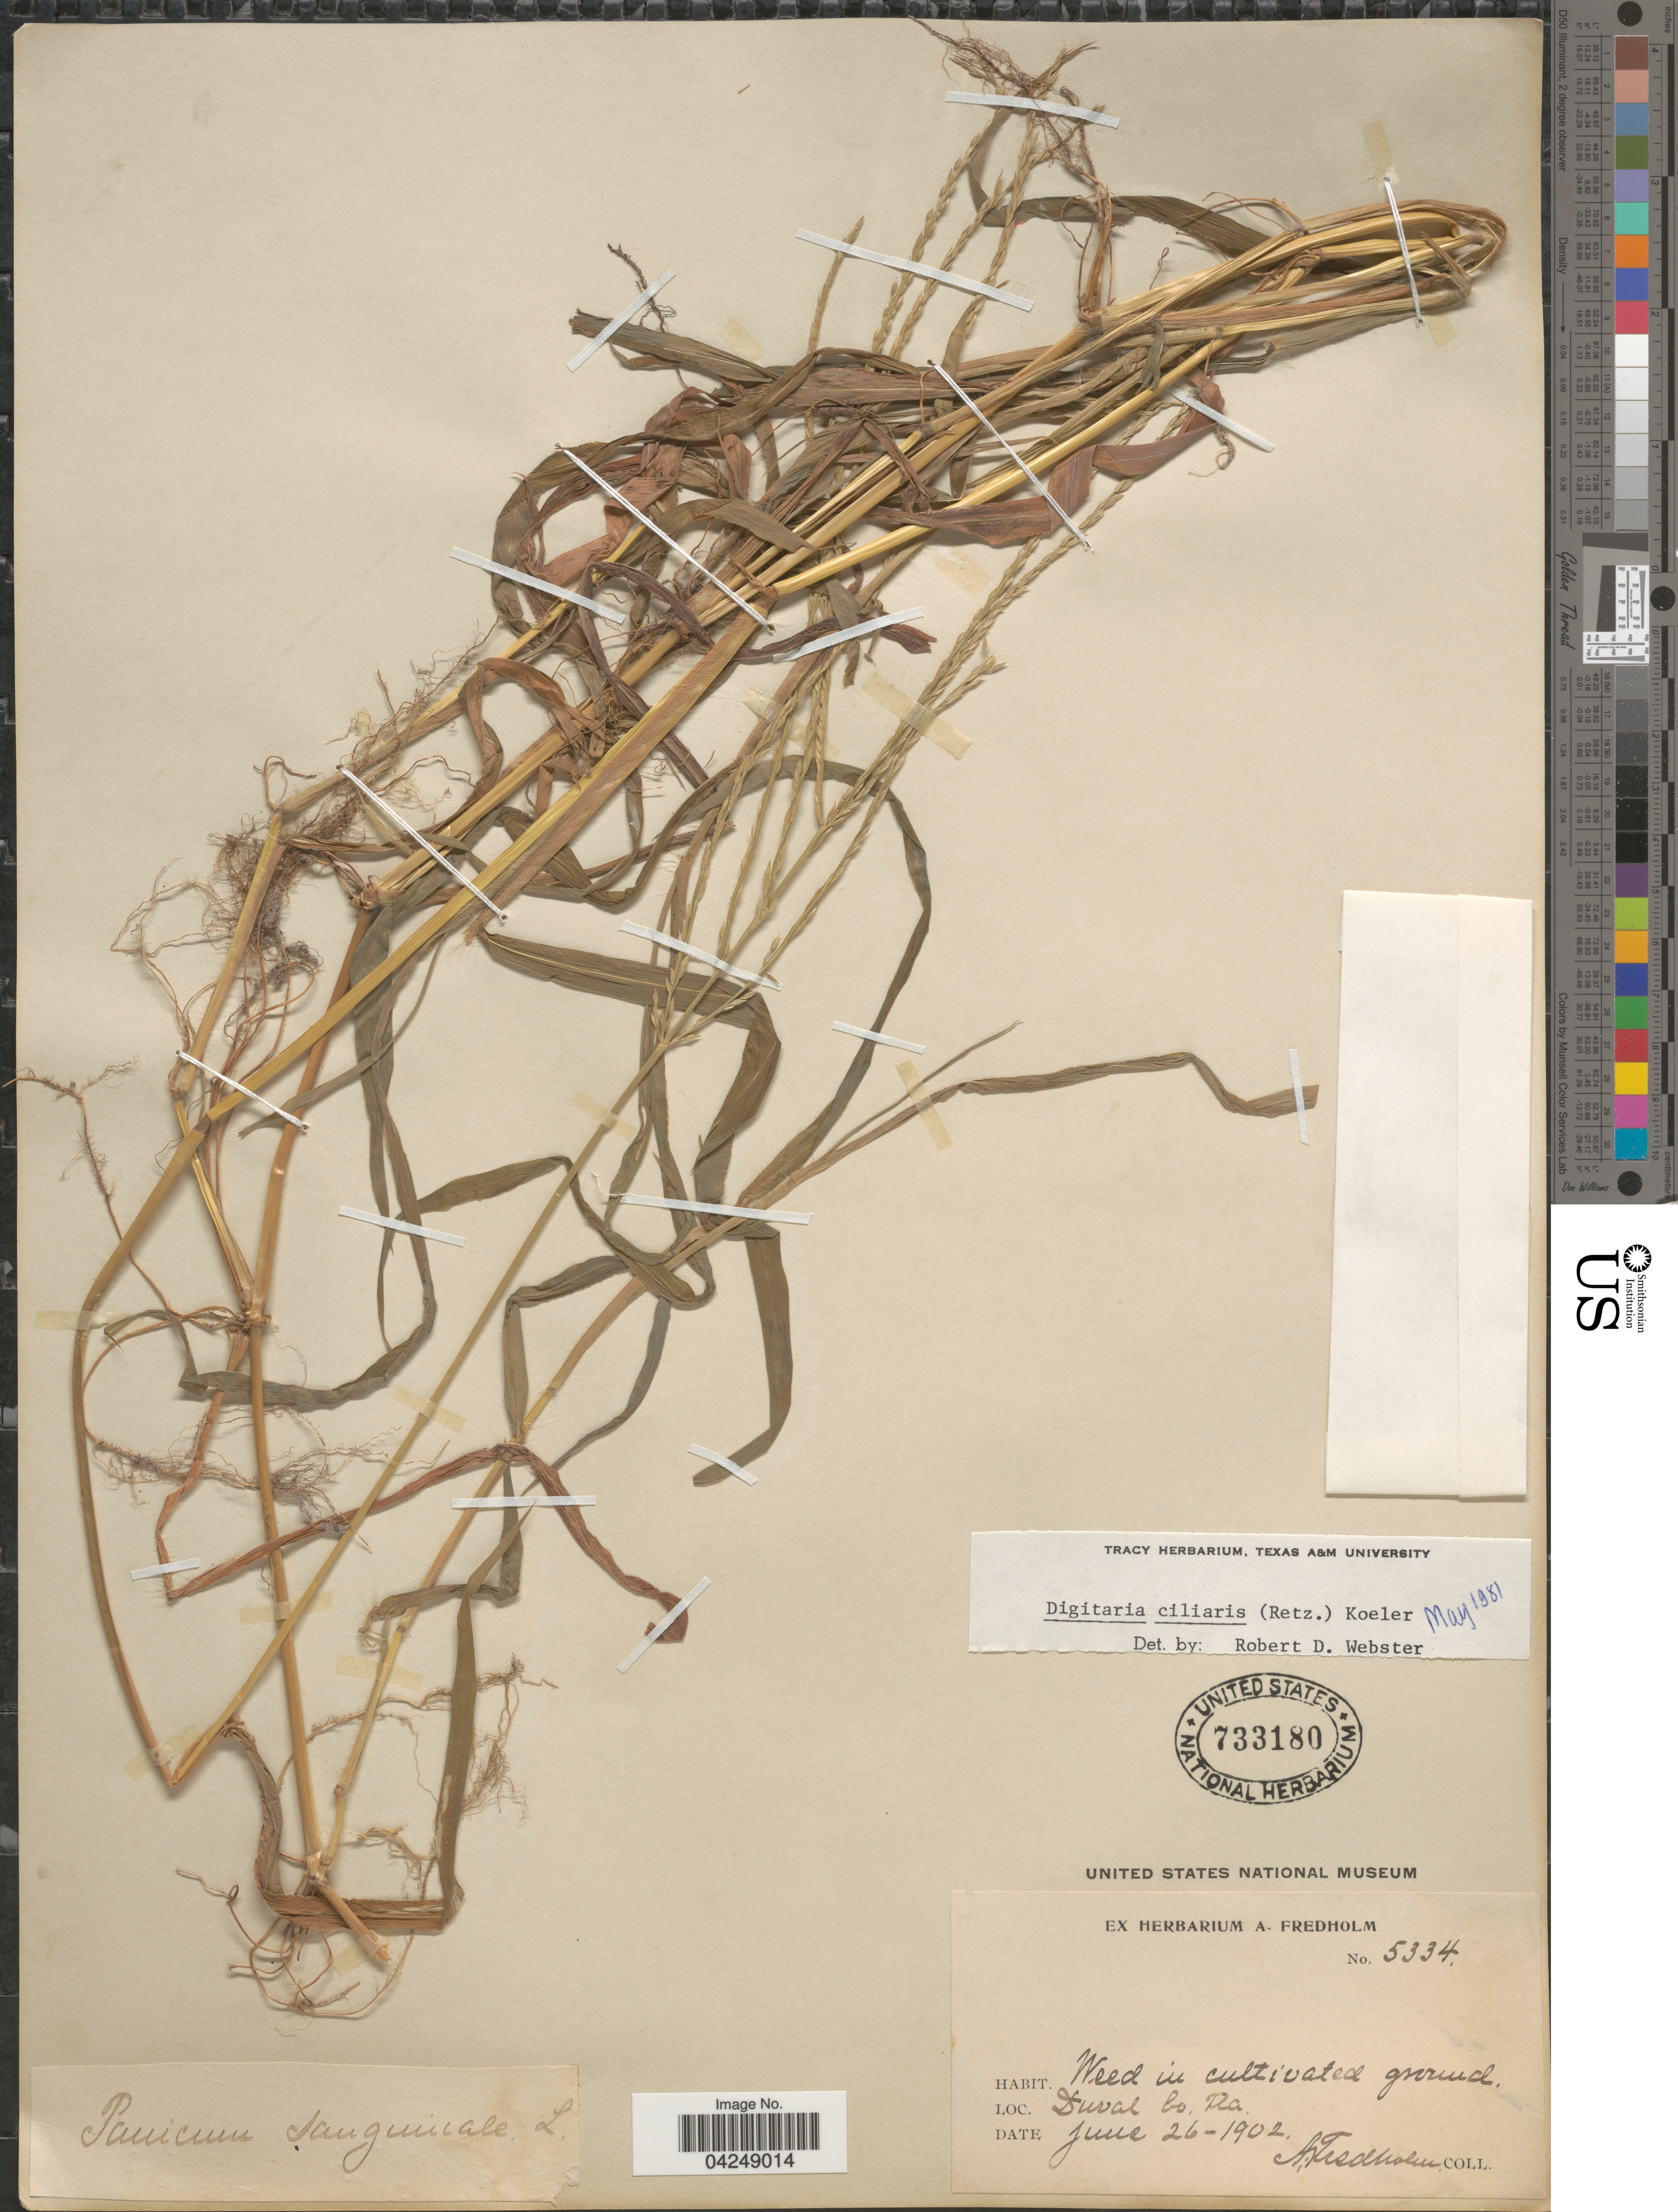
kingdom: Plantae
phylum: Tracheophyta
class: Liliopsida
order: Poales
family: Poaceae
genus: Digitaria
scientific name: Digitaria ciliaris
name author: (Retz.) Koeler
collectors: A. Fredholm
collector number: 5334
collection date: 1902-06-26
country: United States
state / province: Florida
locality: Duval Co.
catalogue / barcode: US 733180